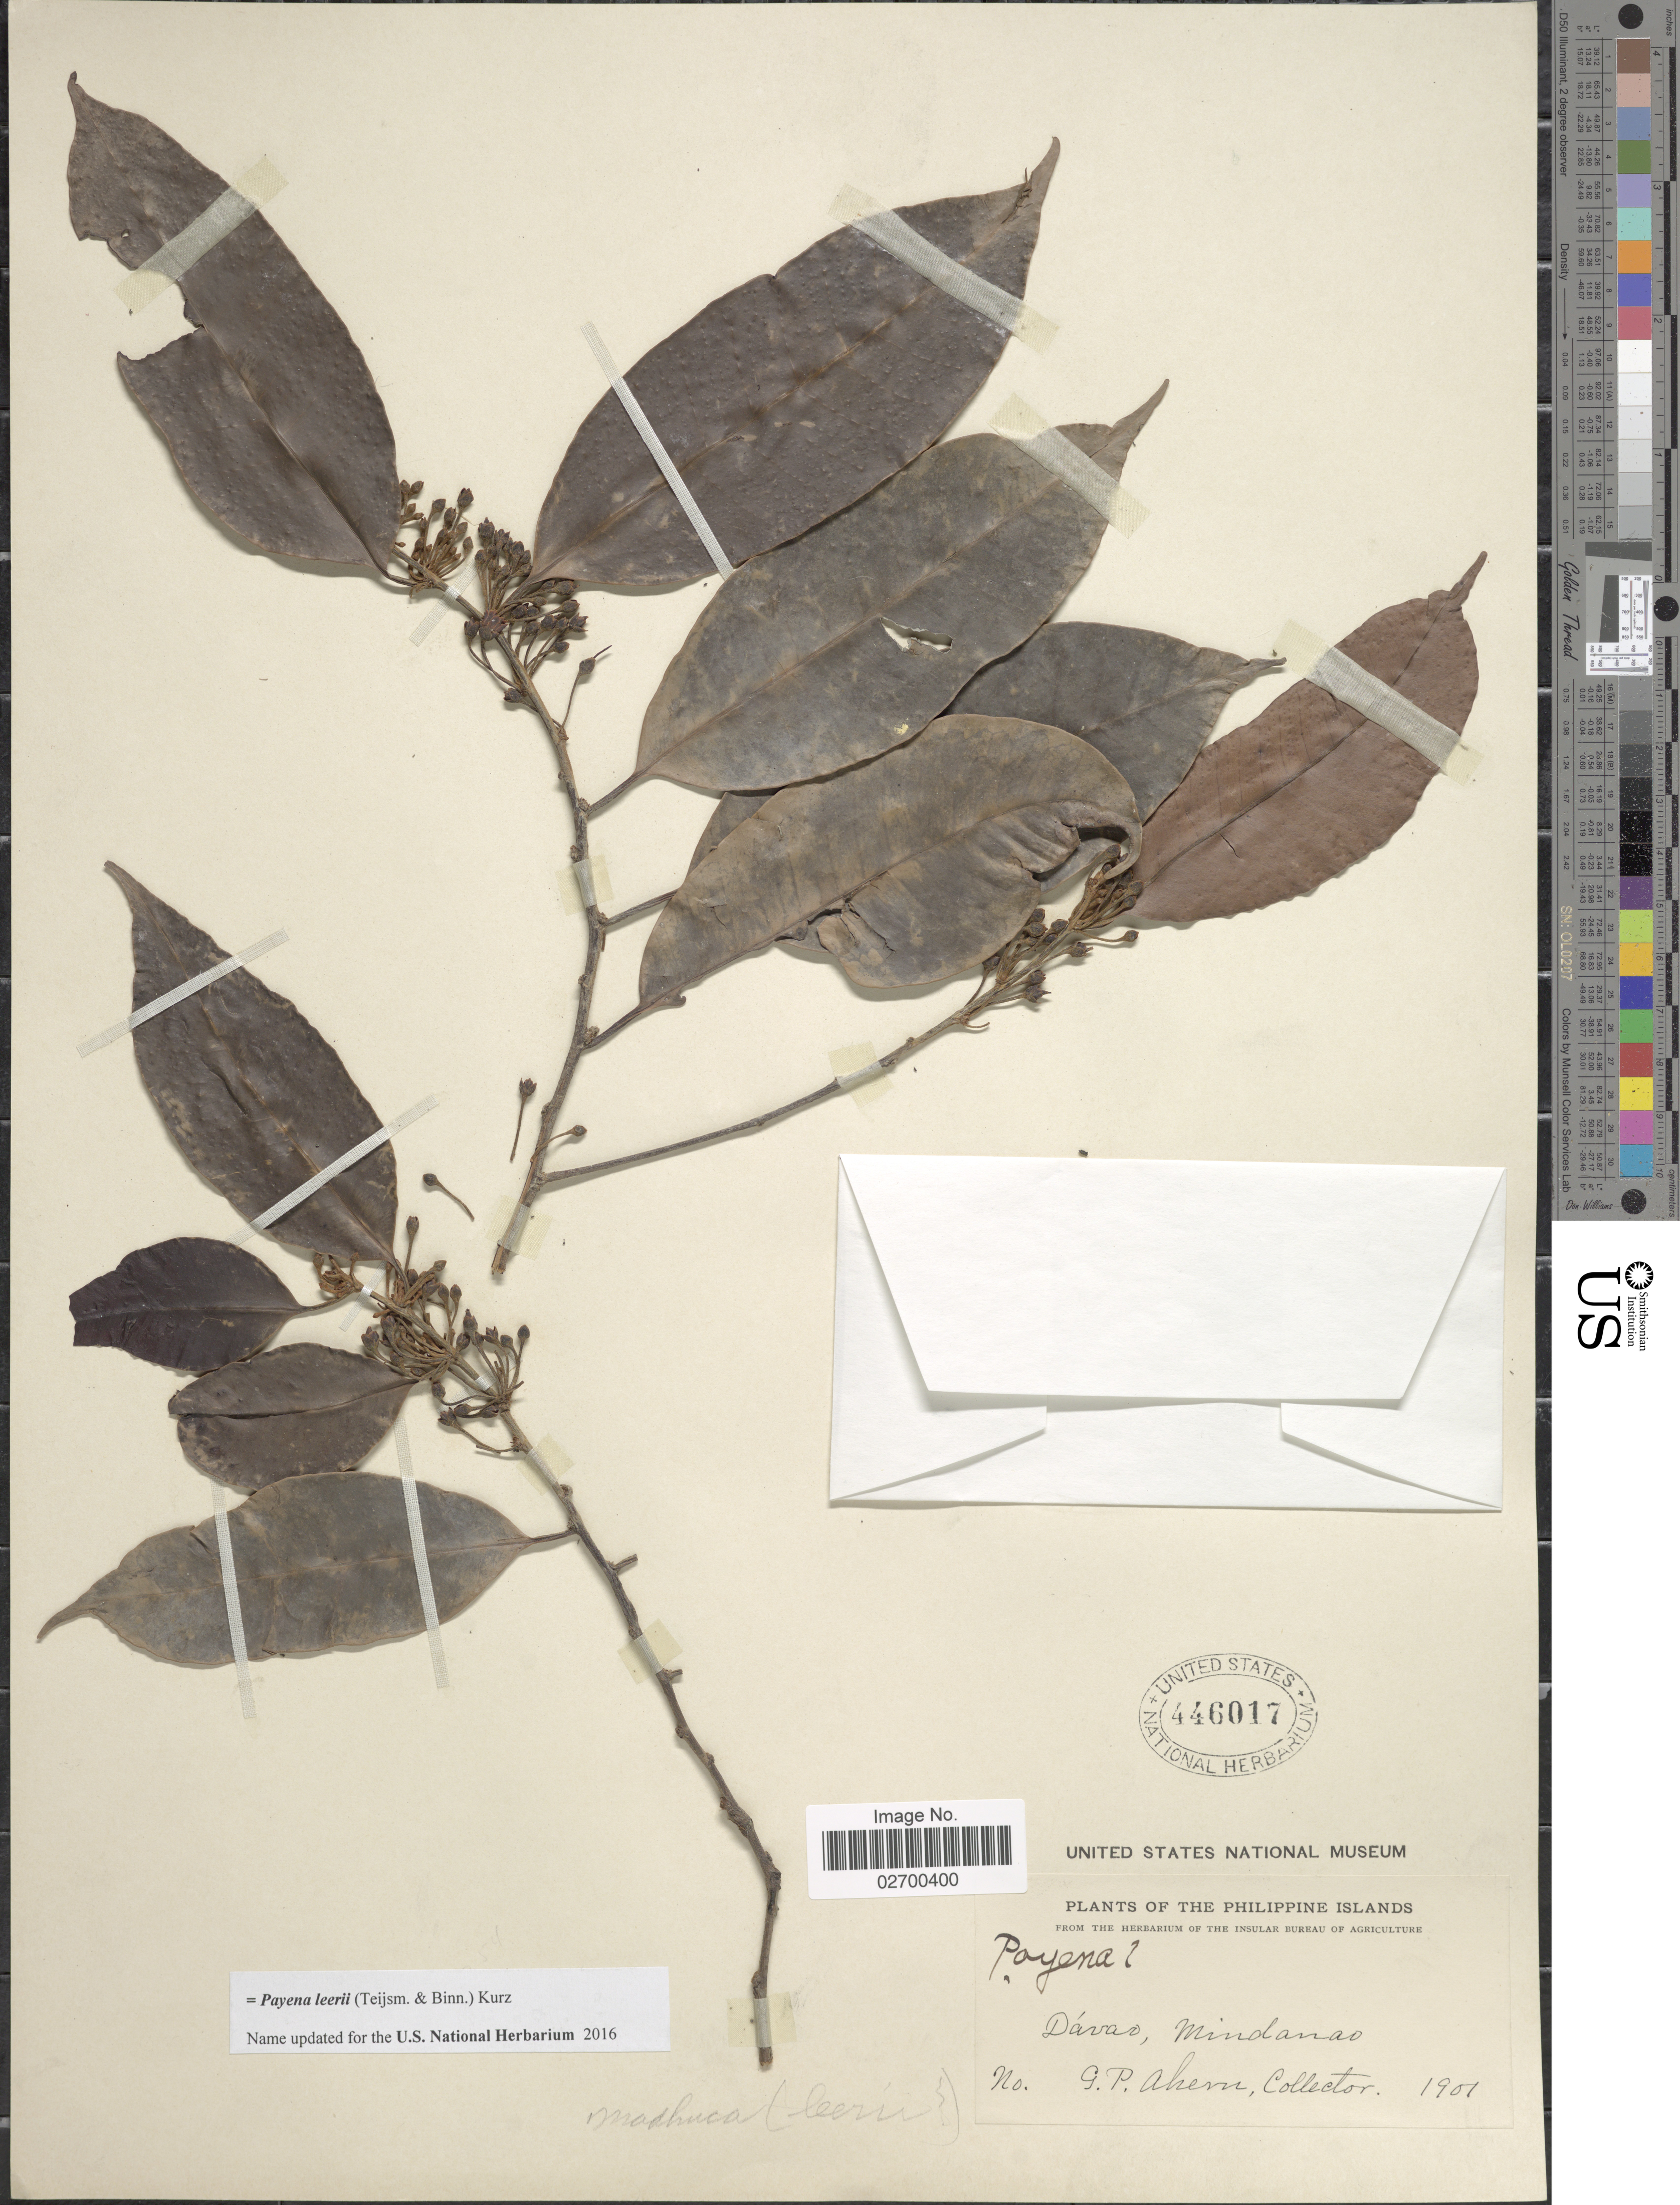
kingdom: Plantae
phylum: Tracheophyta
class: Magnoliopsida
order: Ericales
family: Sapotaceae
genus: Payena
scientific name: Payena leerii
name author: (Teijsm. & Binn.) Kurz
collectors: G. Ahern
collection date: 1901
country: Philippines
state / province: Davao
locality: Philippine Islands. Mindanao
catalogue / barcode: US 446017